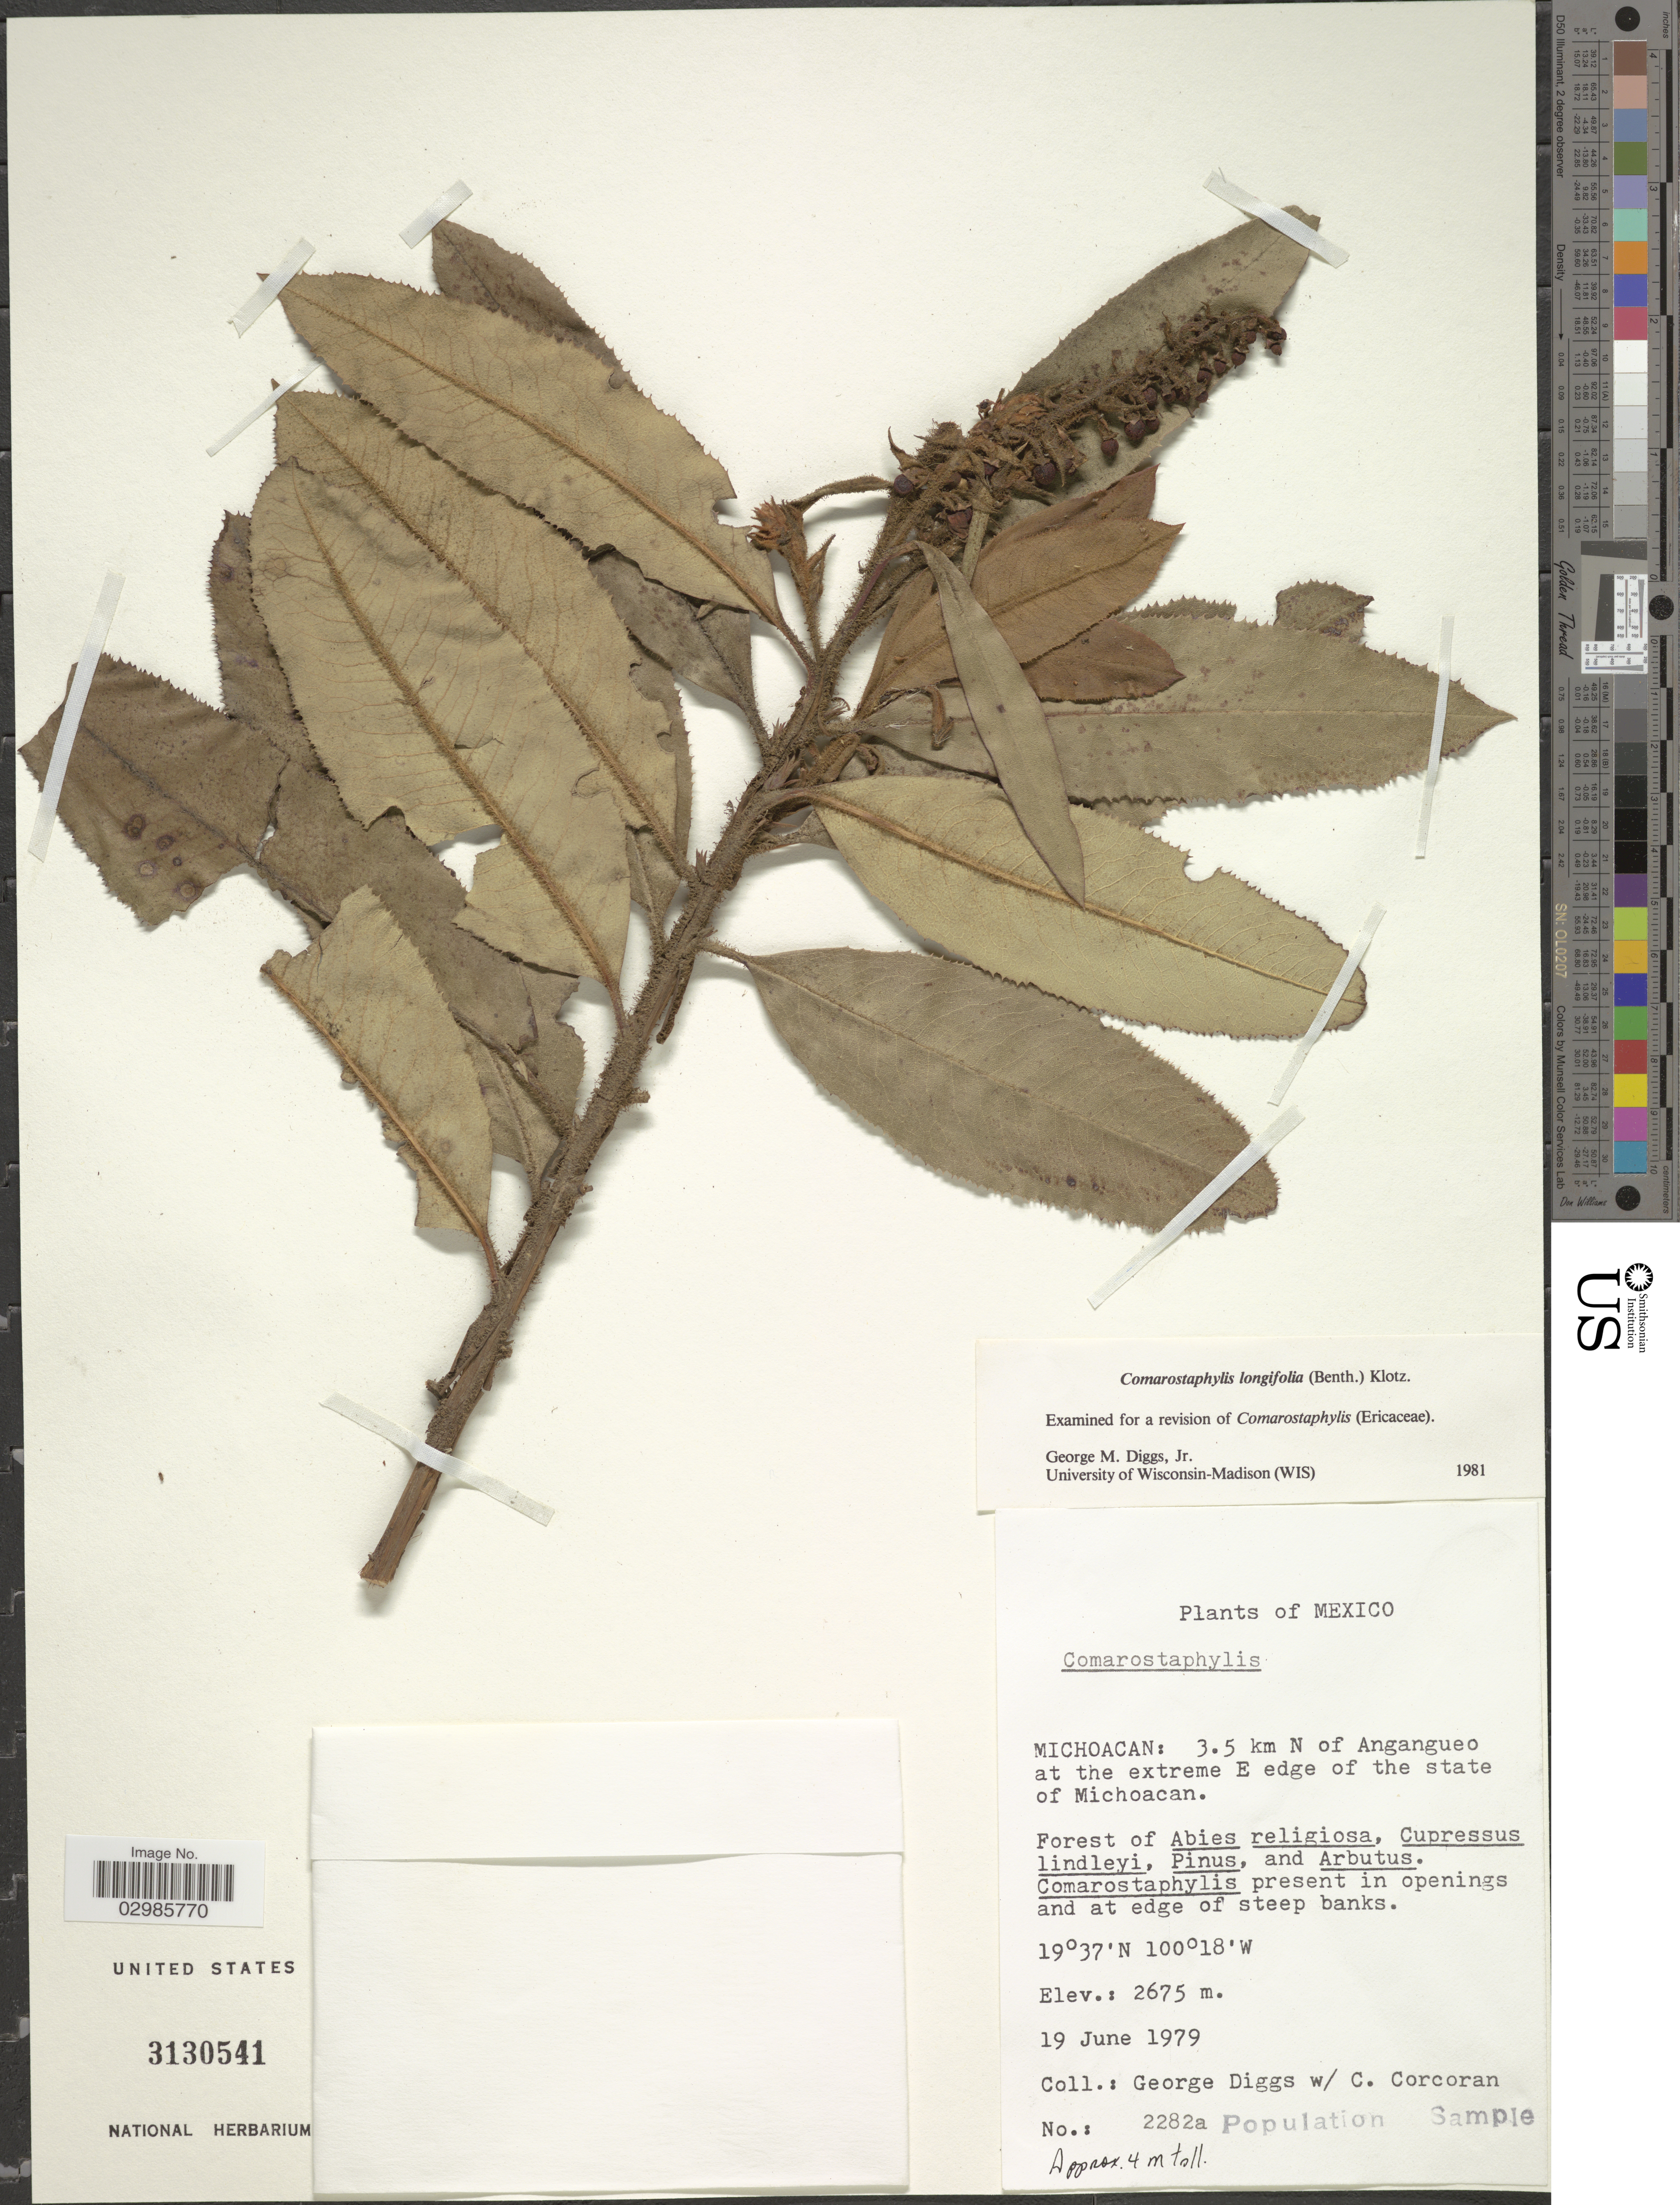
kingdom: Plantae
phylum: Tracheophyta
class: Magnoliopsida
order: Ericales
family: Ericaceae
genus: Comarostaphylis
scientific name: Comarostaphylis longifolia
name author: (Benth.) Klotzsch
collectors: G. Diggs & C. Corcoran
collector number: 2282a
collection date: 1979-06-19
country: Mexico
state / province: Michoacán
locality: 3.5 km N of Angangueo at the extreme E edge of the state of Michoacan.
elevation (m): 2675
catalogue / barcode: US 3130541